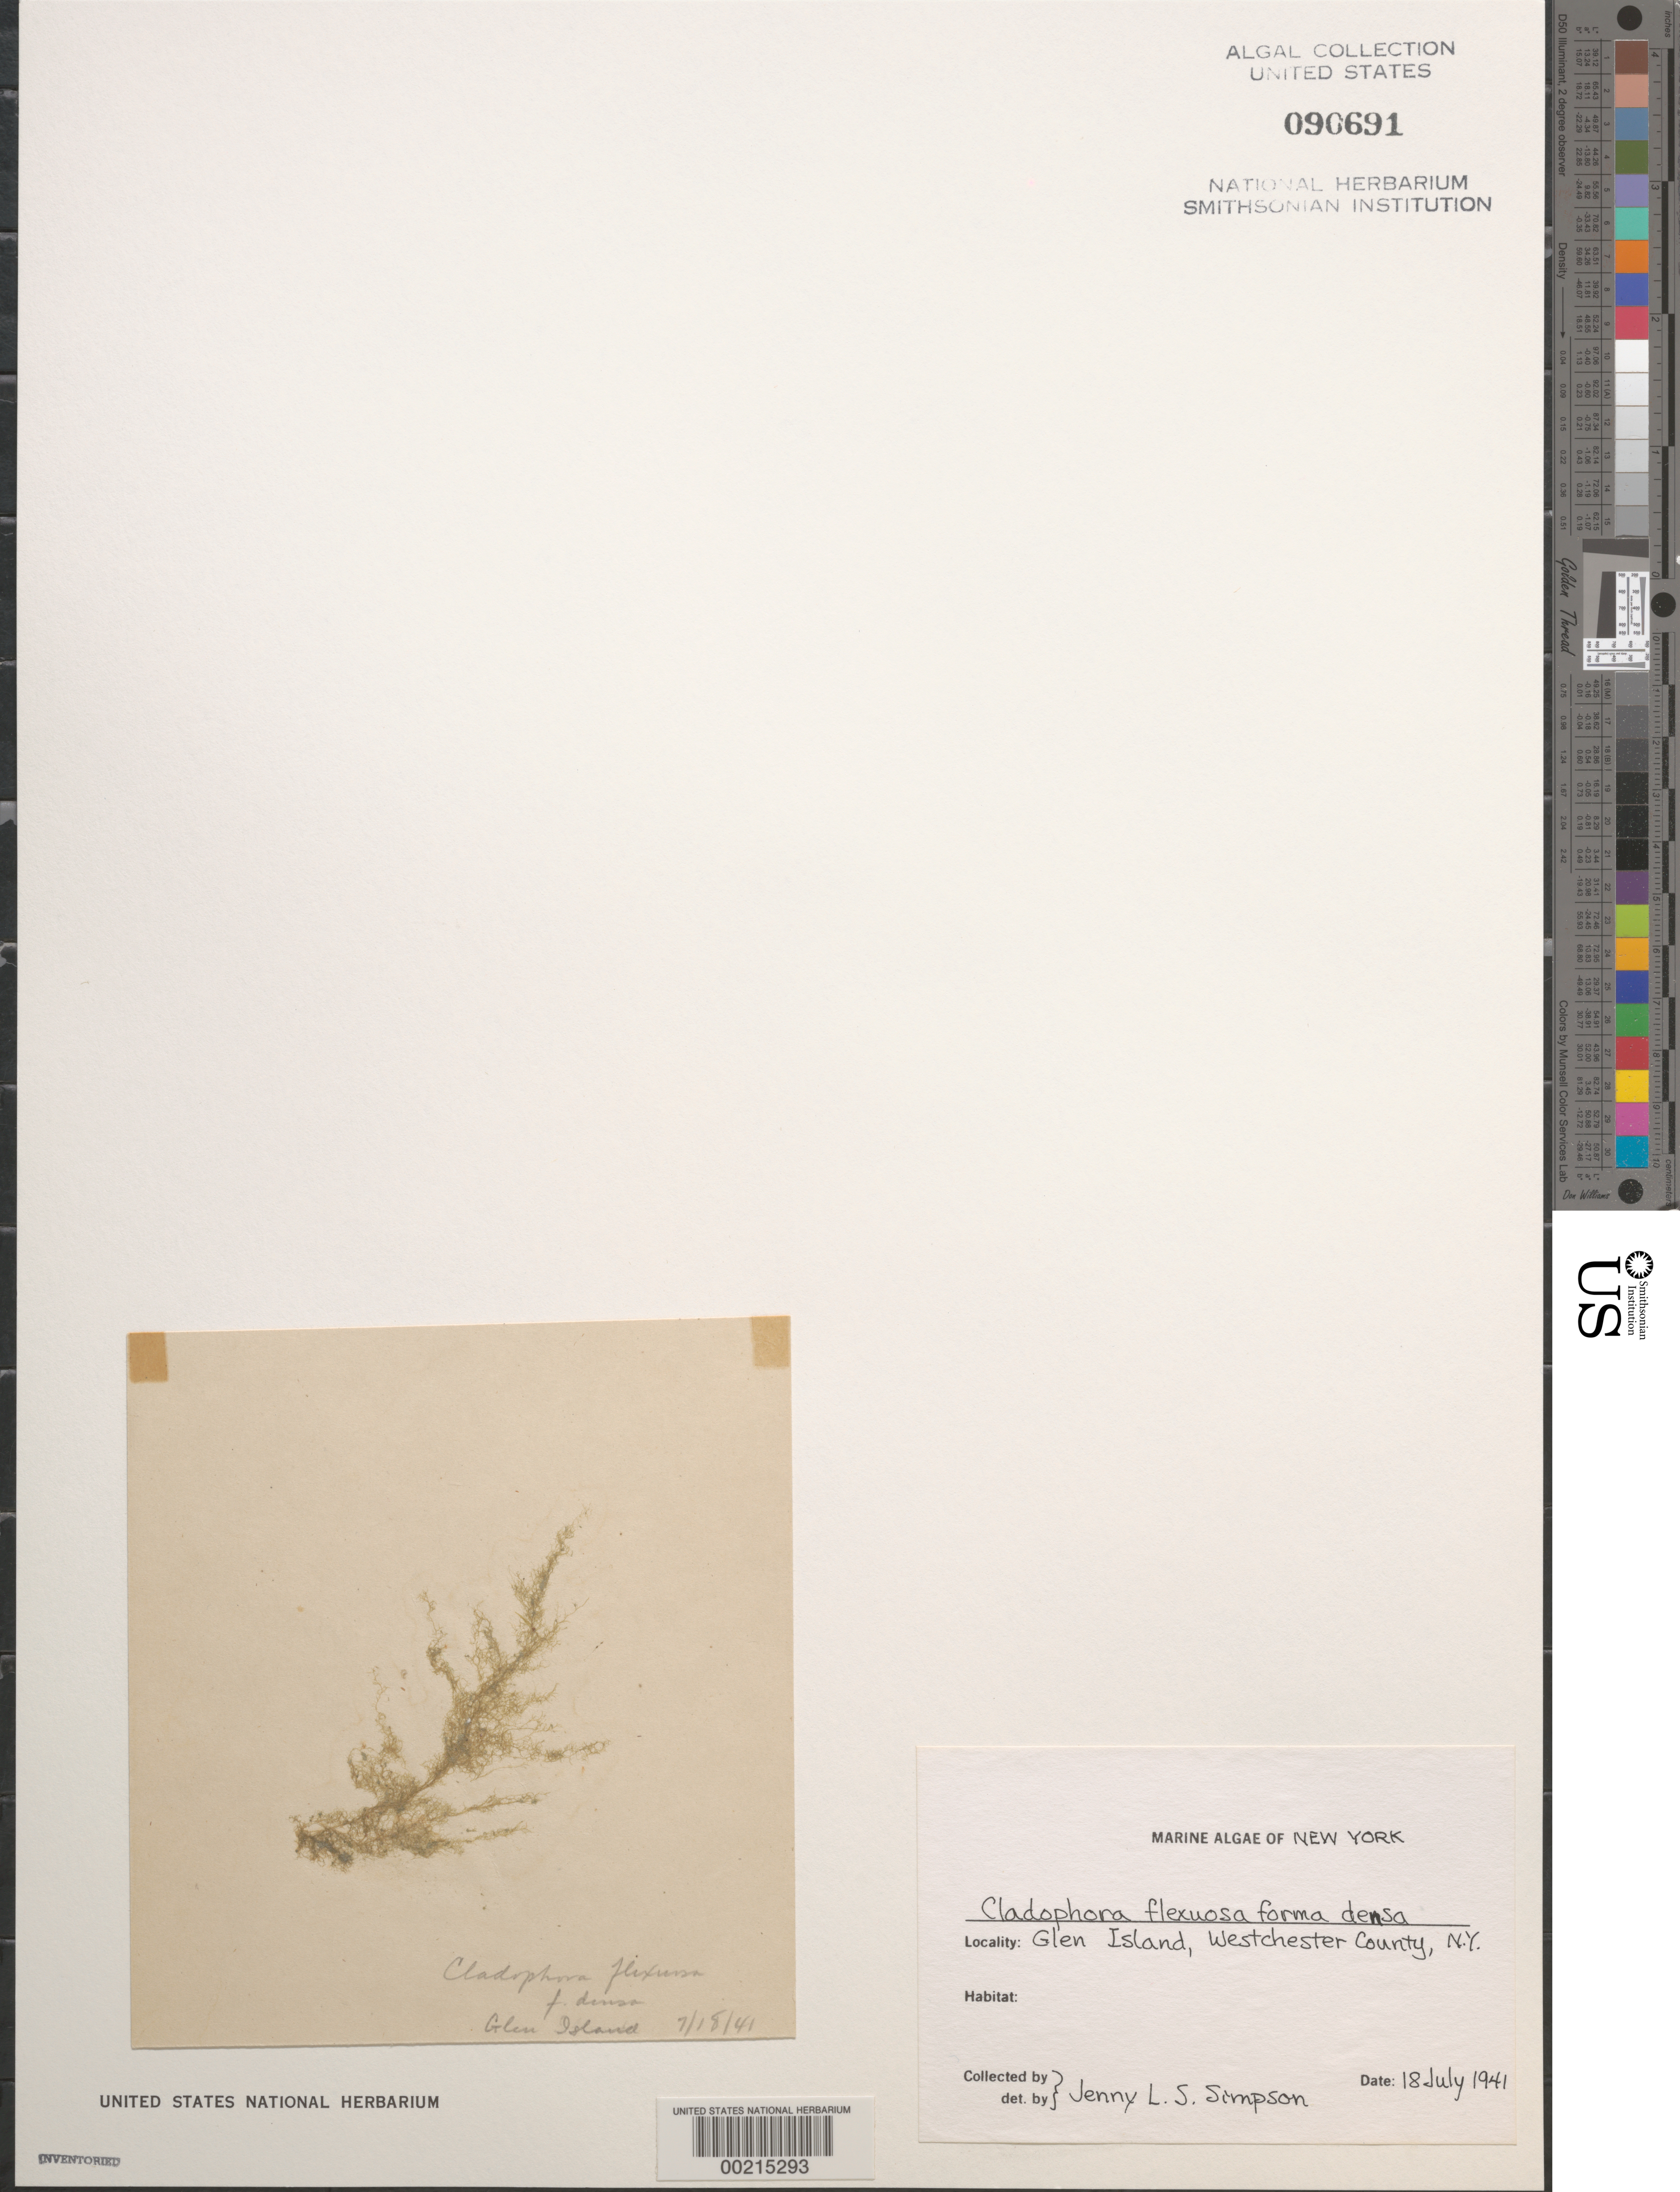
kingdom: Plantae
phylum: Chlorophyta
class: Ulvophyceae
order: Cladophorales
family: Cladophoraceae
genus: Cladophora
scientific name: Cladophora flexuosa f. densa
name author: Collins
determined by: Simpson, J. L. S.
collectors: J. Simpson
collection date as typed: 18 Jul 1941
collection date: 1941-07-18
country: United States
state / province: New York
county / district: Westchester County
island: Glen Island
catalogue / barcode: US 90691